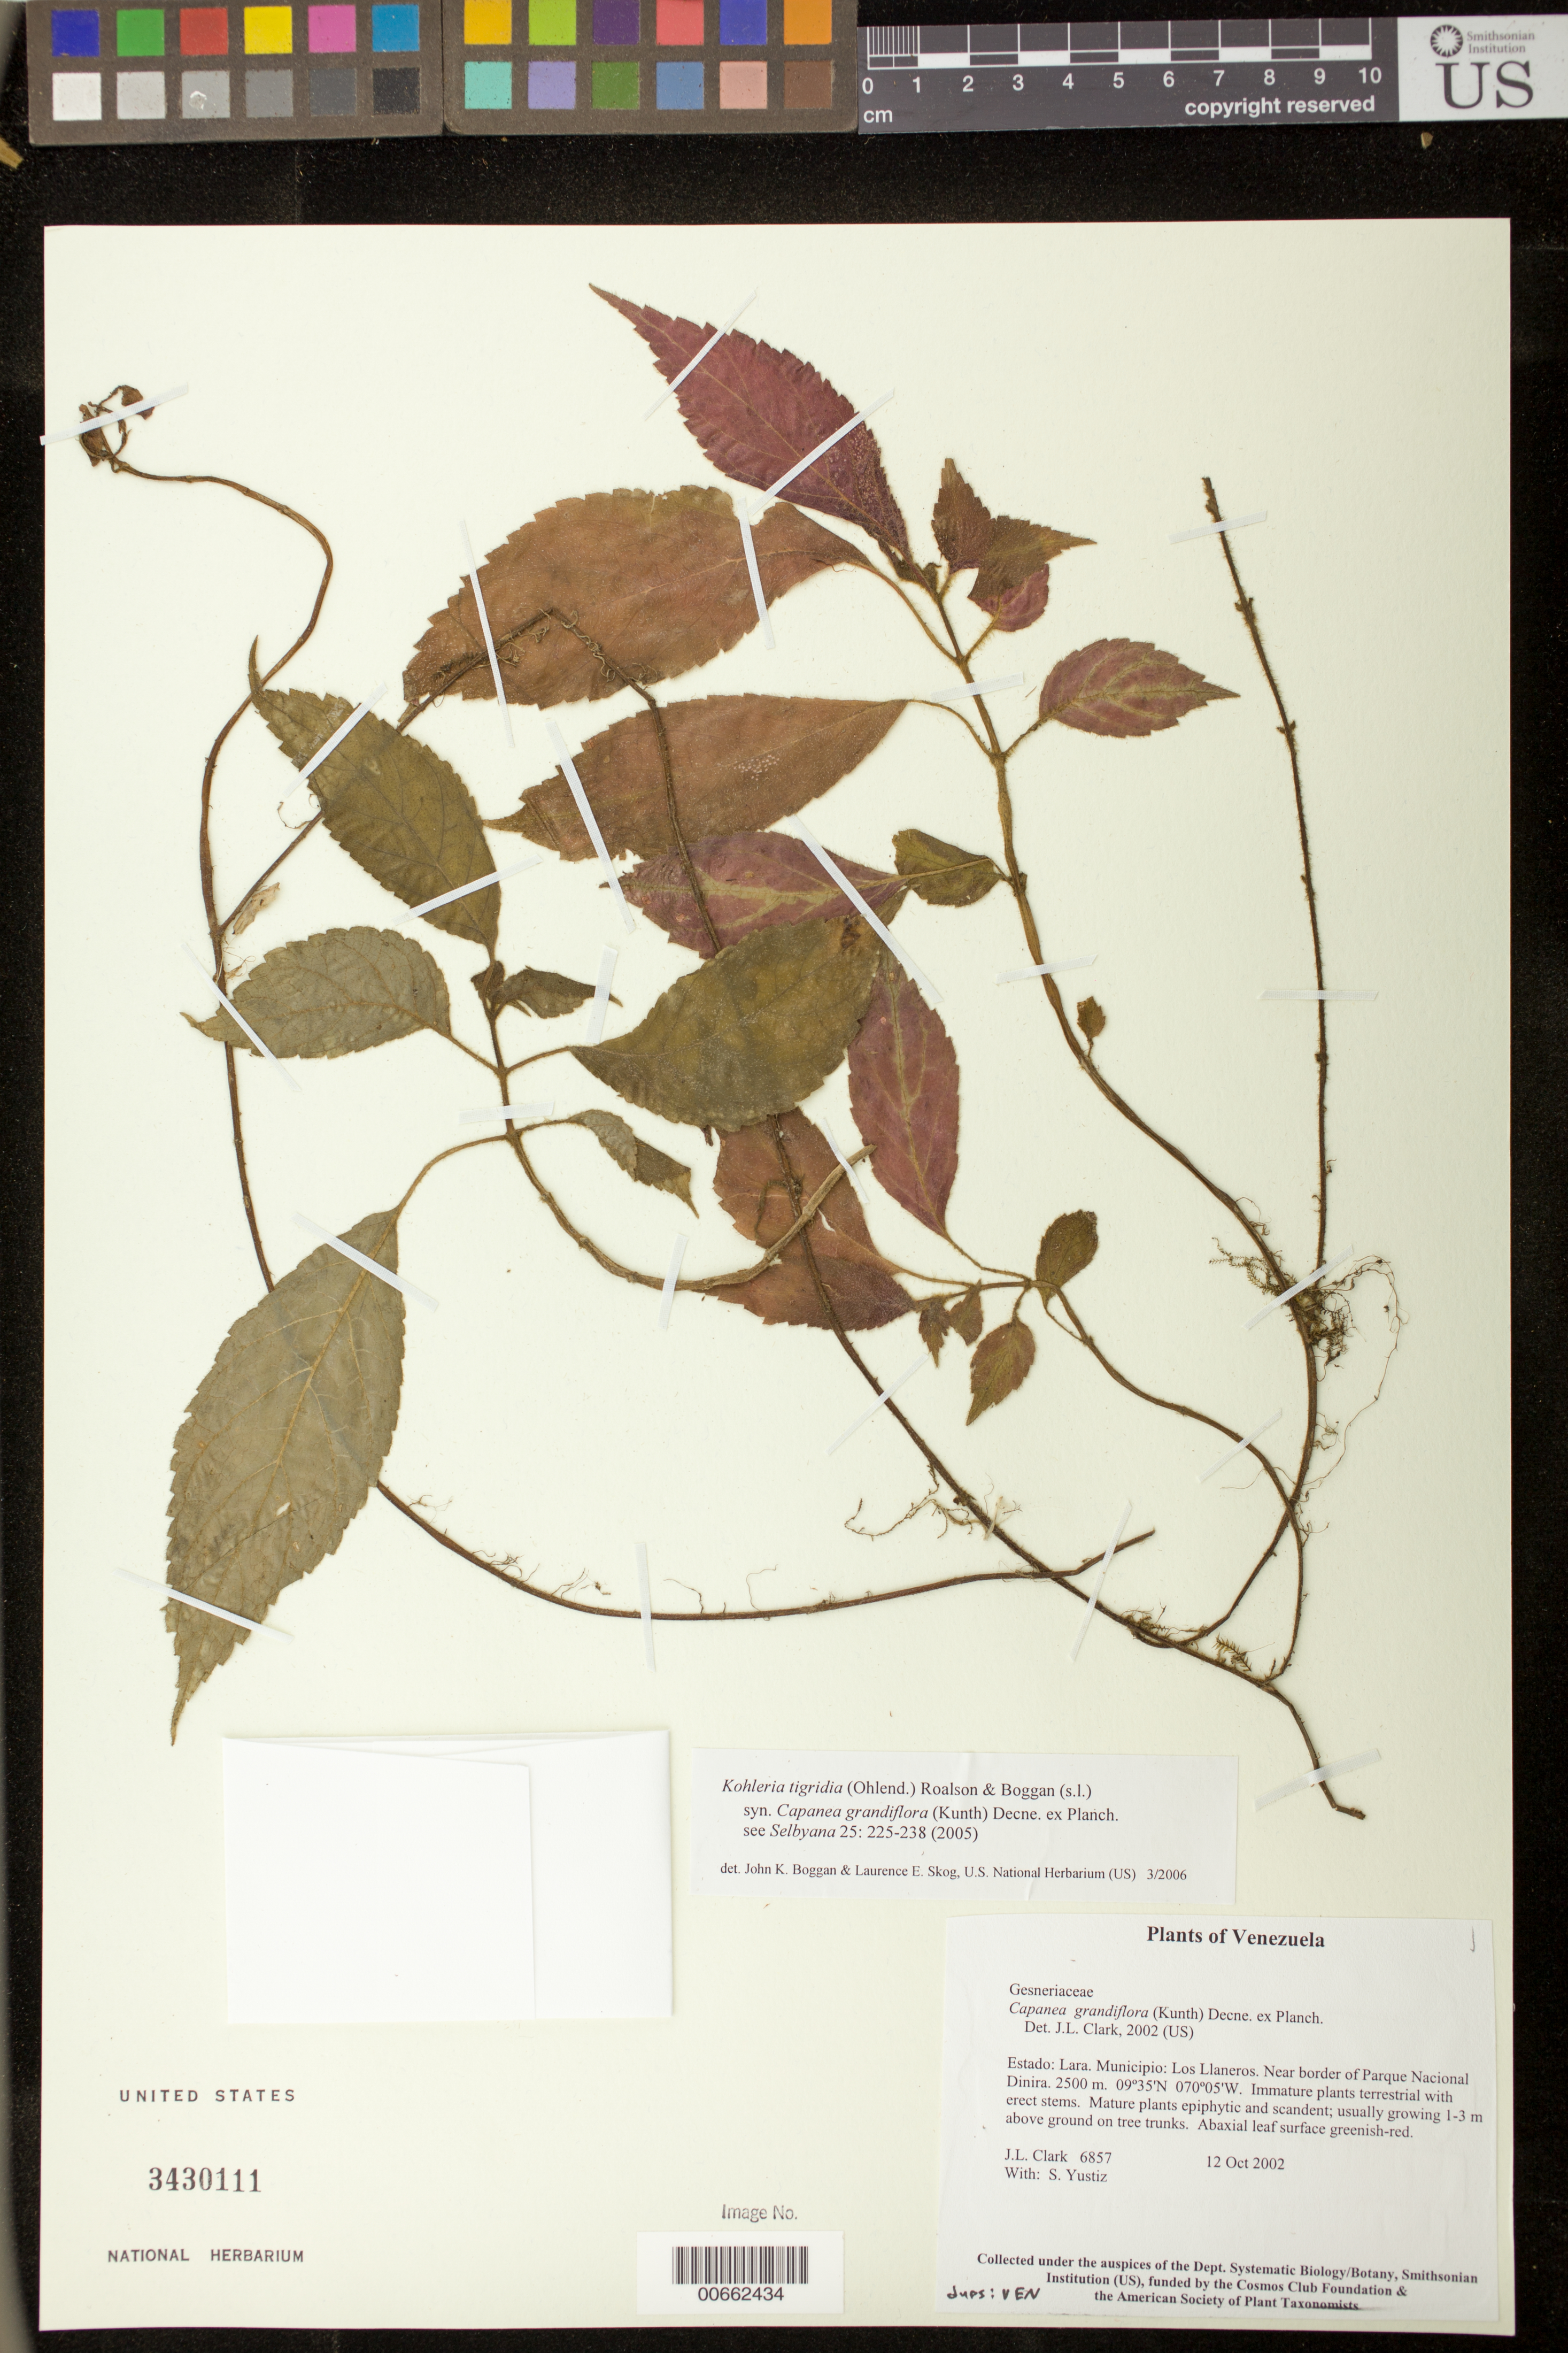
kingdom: Plantae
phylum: Tracheophyta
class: Magnoliopsida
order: Lamiales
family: Gesneriaceae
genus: Kohleria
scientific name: Kohleria tigridia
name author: (Ohlend.) Roalson & Boggan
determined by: Boggan, J. K.; Skog, L. E.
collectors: J. L. Clark & S. Yustiz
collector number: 6857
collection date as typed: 12 Oct 2002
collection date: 2002-10-12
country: Venezuela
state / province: Lara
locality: Los Llaneros: Near border of Parque Nacional Dinira.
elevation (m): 2500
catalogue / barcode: US 3430111